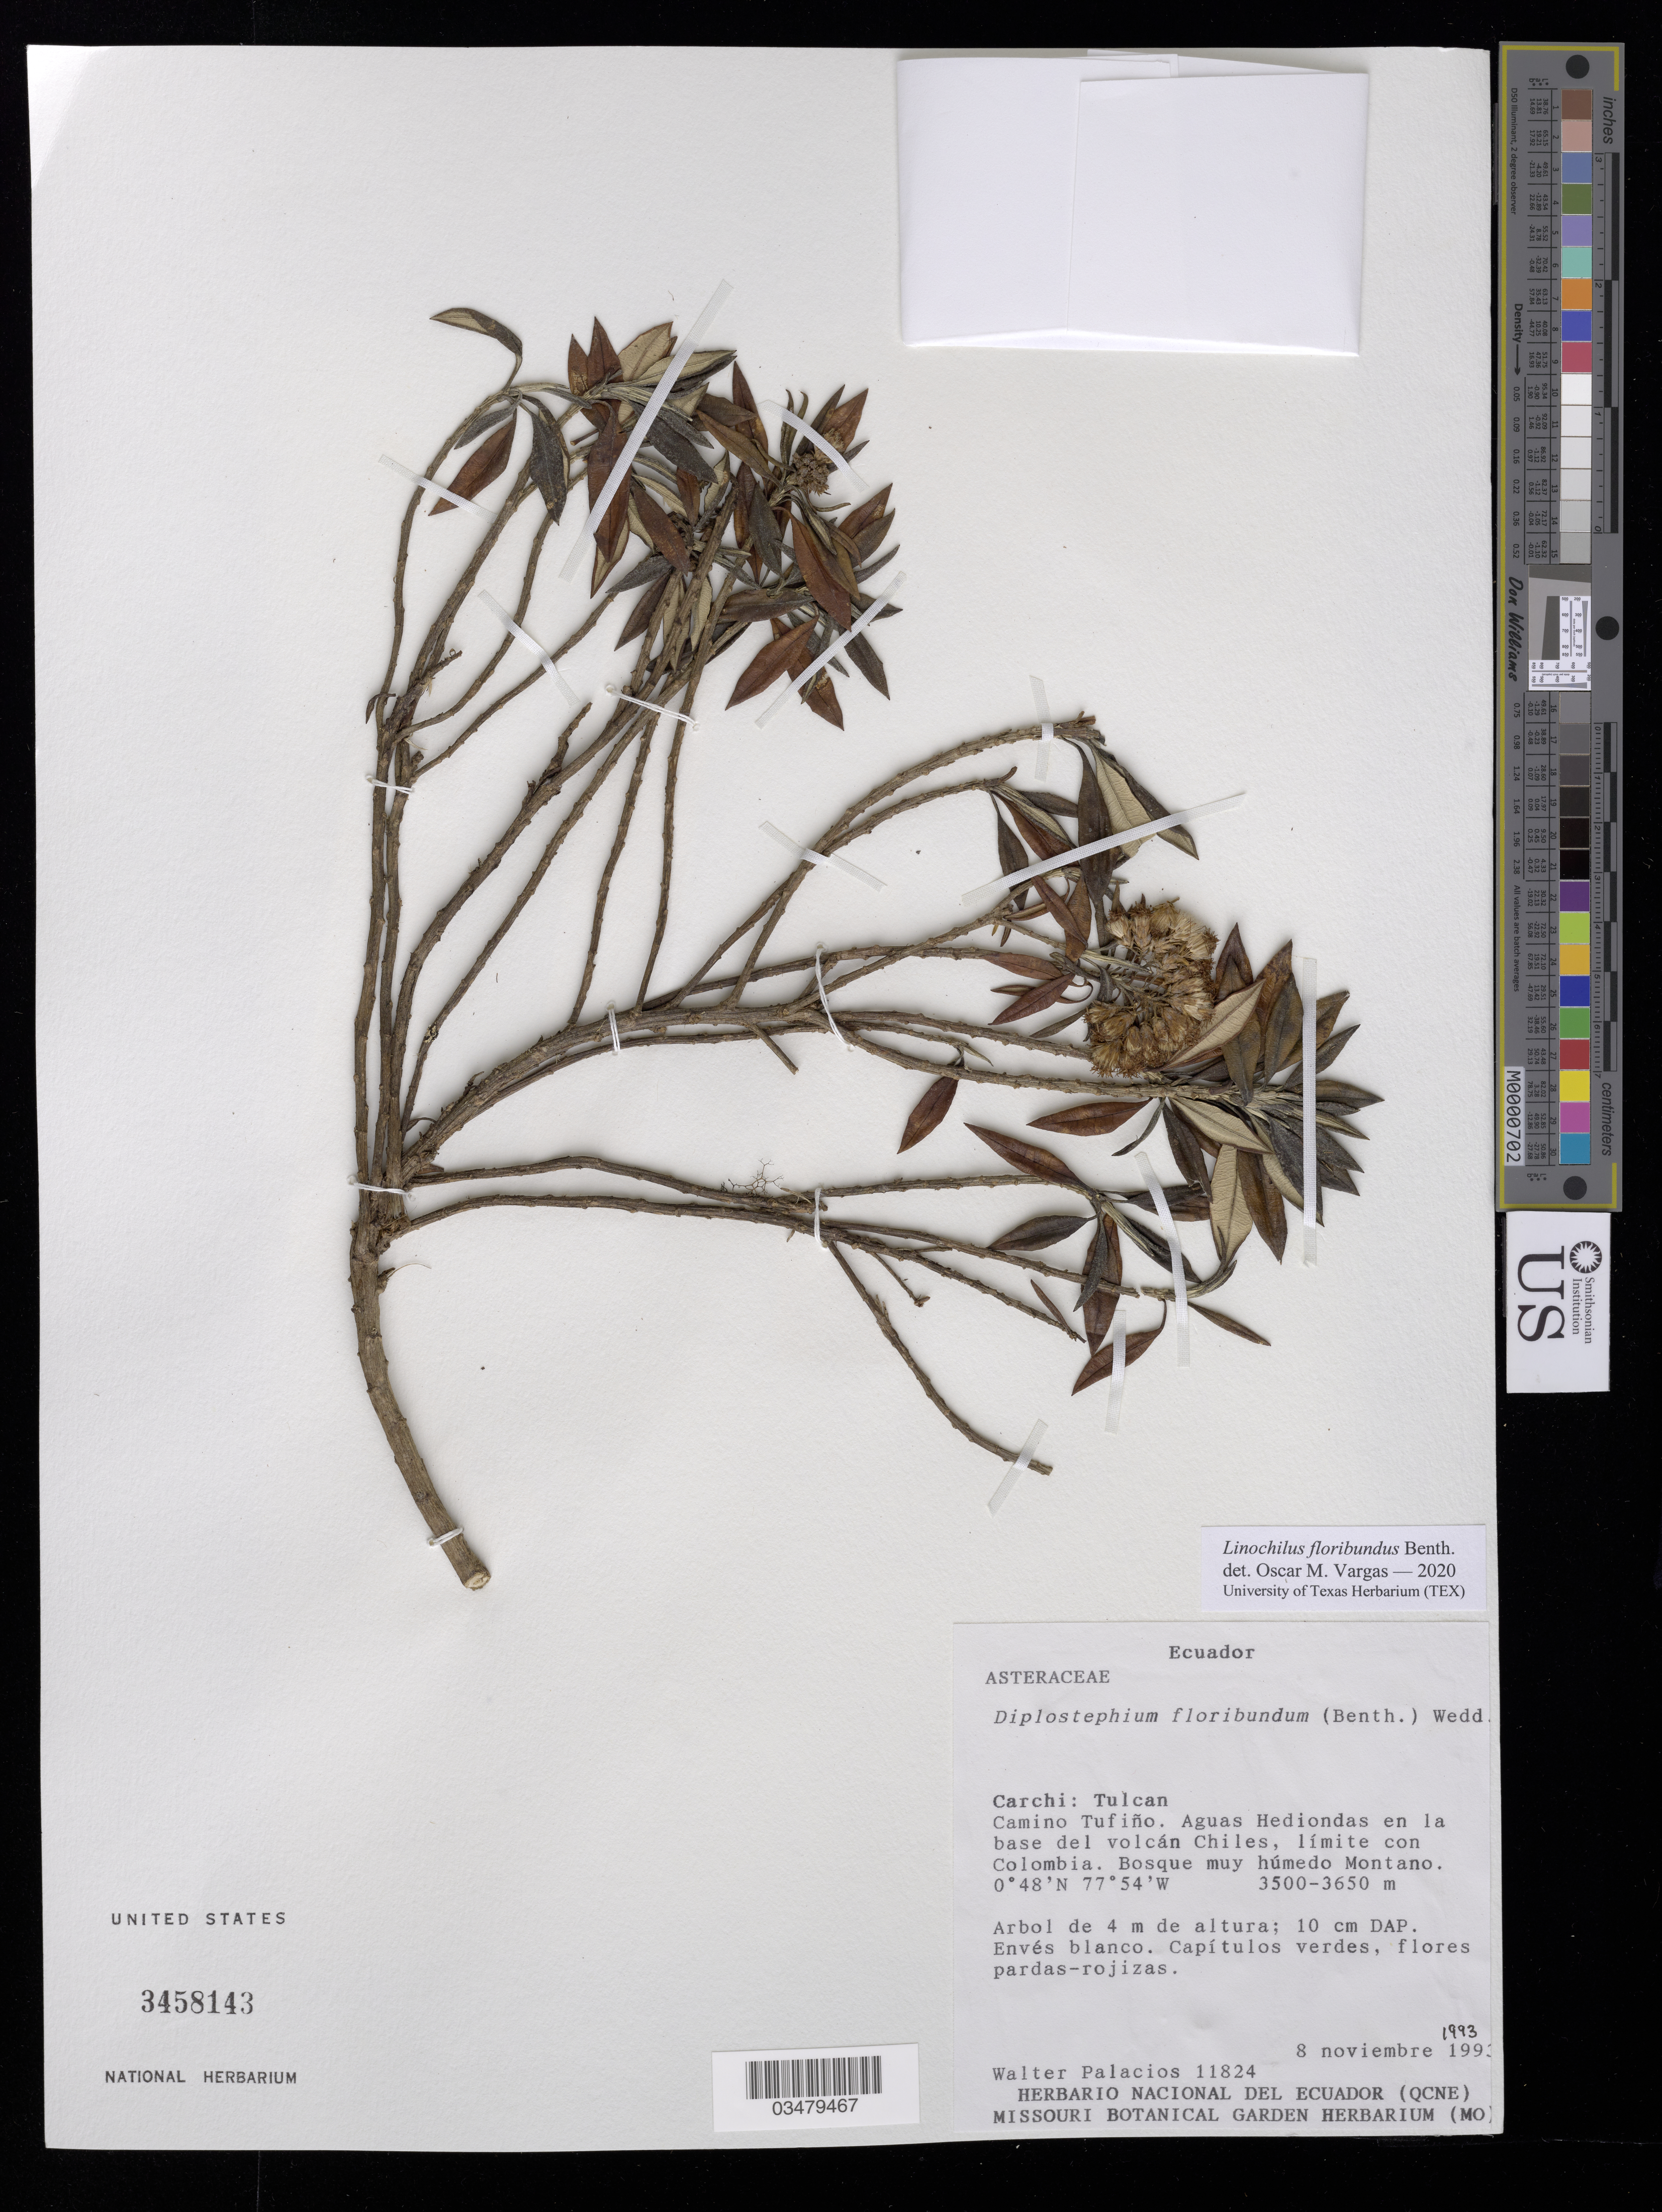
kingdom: Plantae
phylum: Tracheophyta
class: Magnoliopsida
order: Asterales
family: Asteraceae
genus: Linochilus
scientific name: Linochilus floribundus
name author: Benth.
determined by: Vargas, Oscar M.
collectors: W. Palacios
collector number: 11824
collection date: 1993-11-08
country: Ecuador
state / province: Carchi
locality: Tulcan. Camino Tufiño. Aguas Hediondas en la base del volcán Chiles, límite con Colombia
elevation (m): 3500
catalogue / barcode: US 3458143